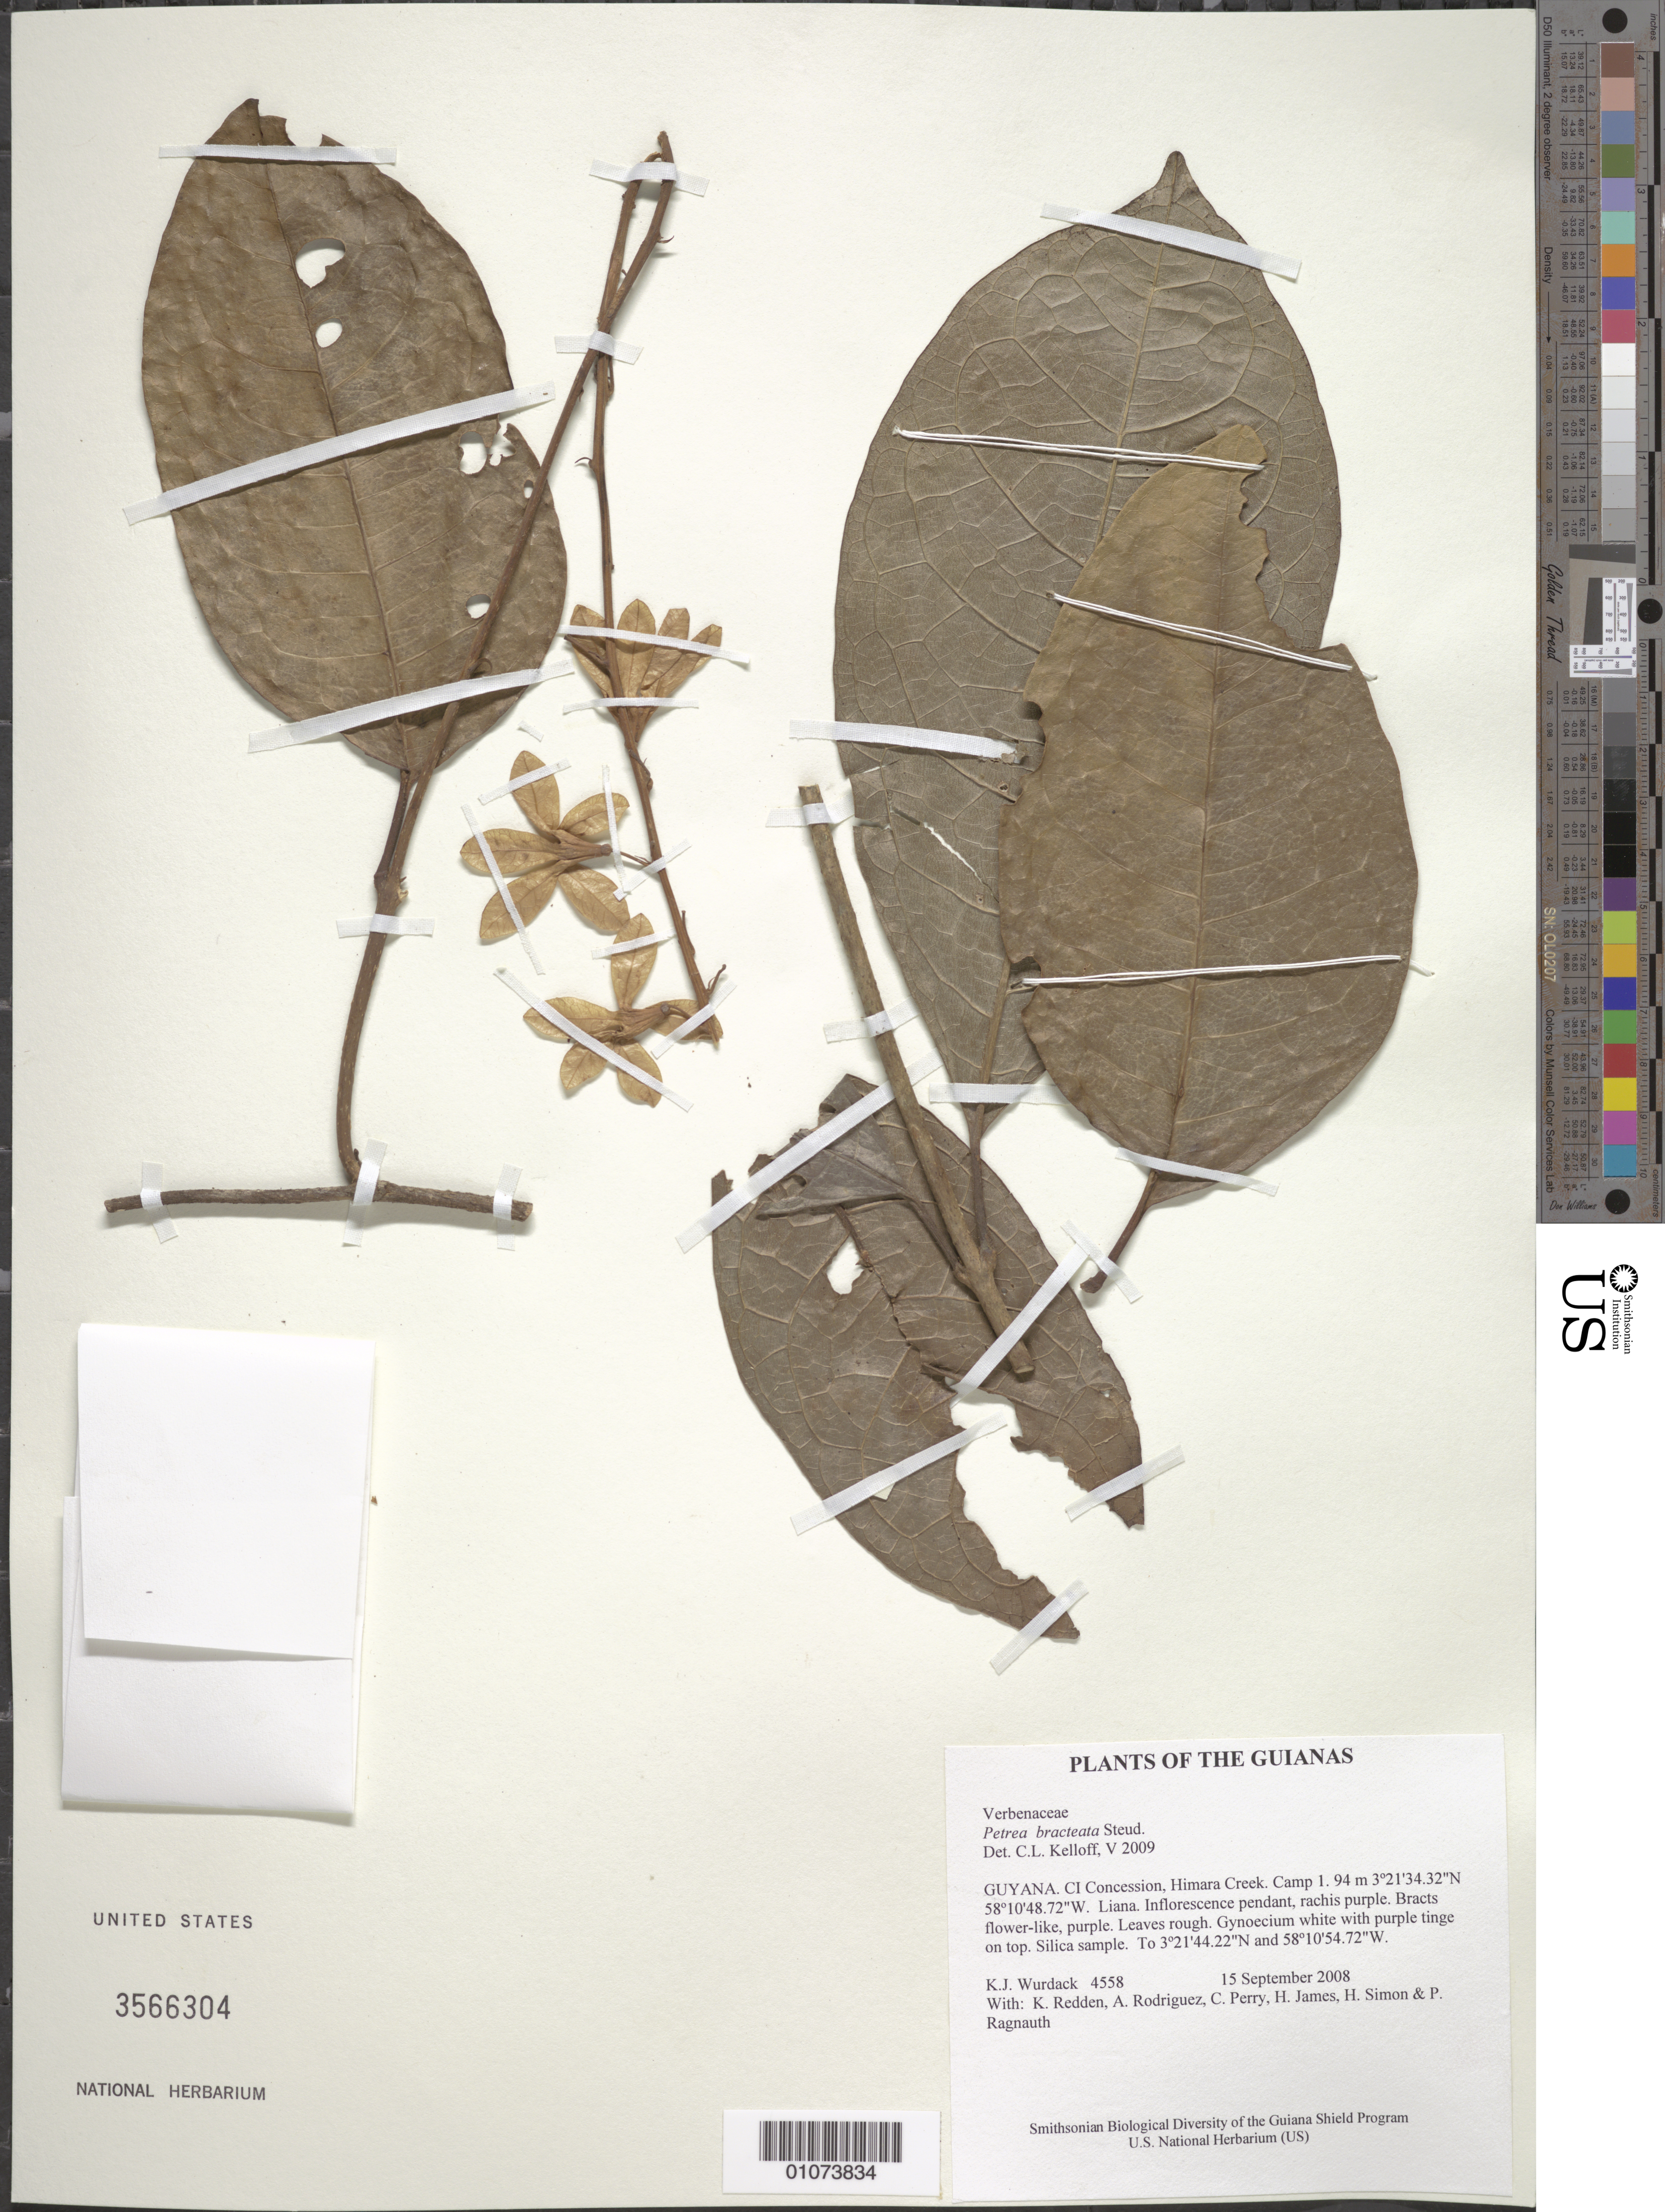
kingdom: Plantae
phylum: Tracheophyta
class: Magnoliopsida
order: Lamiales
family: Verbenaceae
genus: Petrea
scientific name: Petrea bracteata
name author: Steud.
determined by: Kelloff, Carol L., (US), Smithsonian Institution - National Museum of Natural History (UNITED STATES)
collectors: K. Wurdack, K. M. Redden, A. Rodriguez, C. Perry, H. James, H. Simon & P. Ragnauth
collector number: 4558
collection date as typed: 15 September 2008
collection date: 2008-09-15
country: Guyana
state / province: U. Takutu-U. Essequibo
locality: CI Concession, Himara Creek. Camp 1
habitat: Brown sand, upland forest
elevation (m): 94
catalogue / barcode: US 3566304